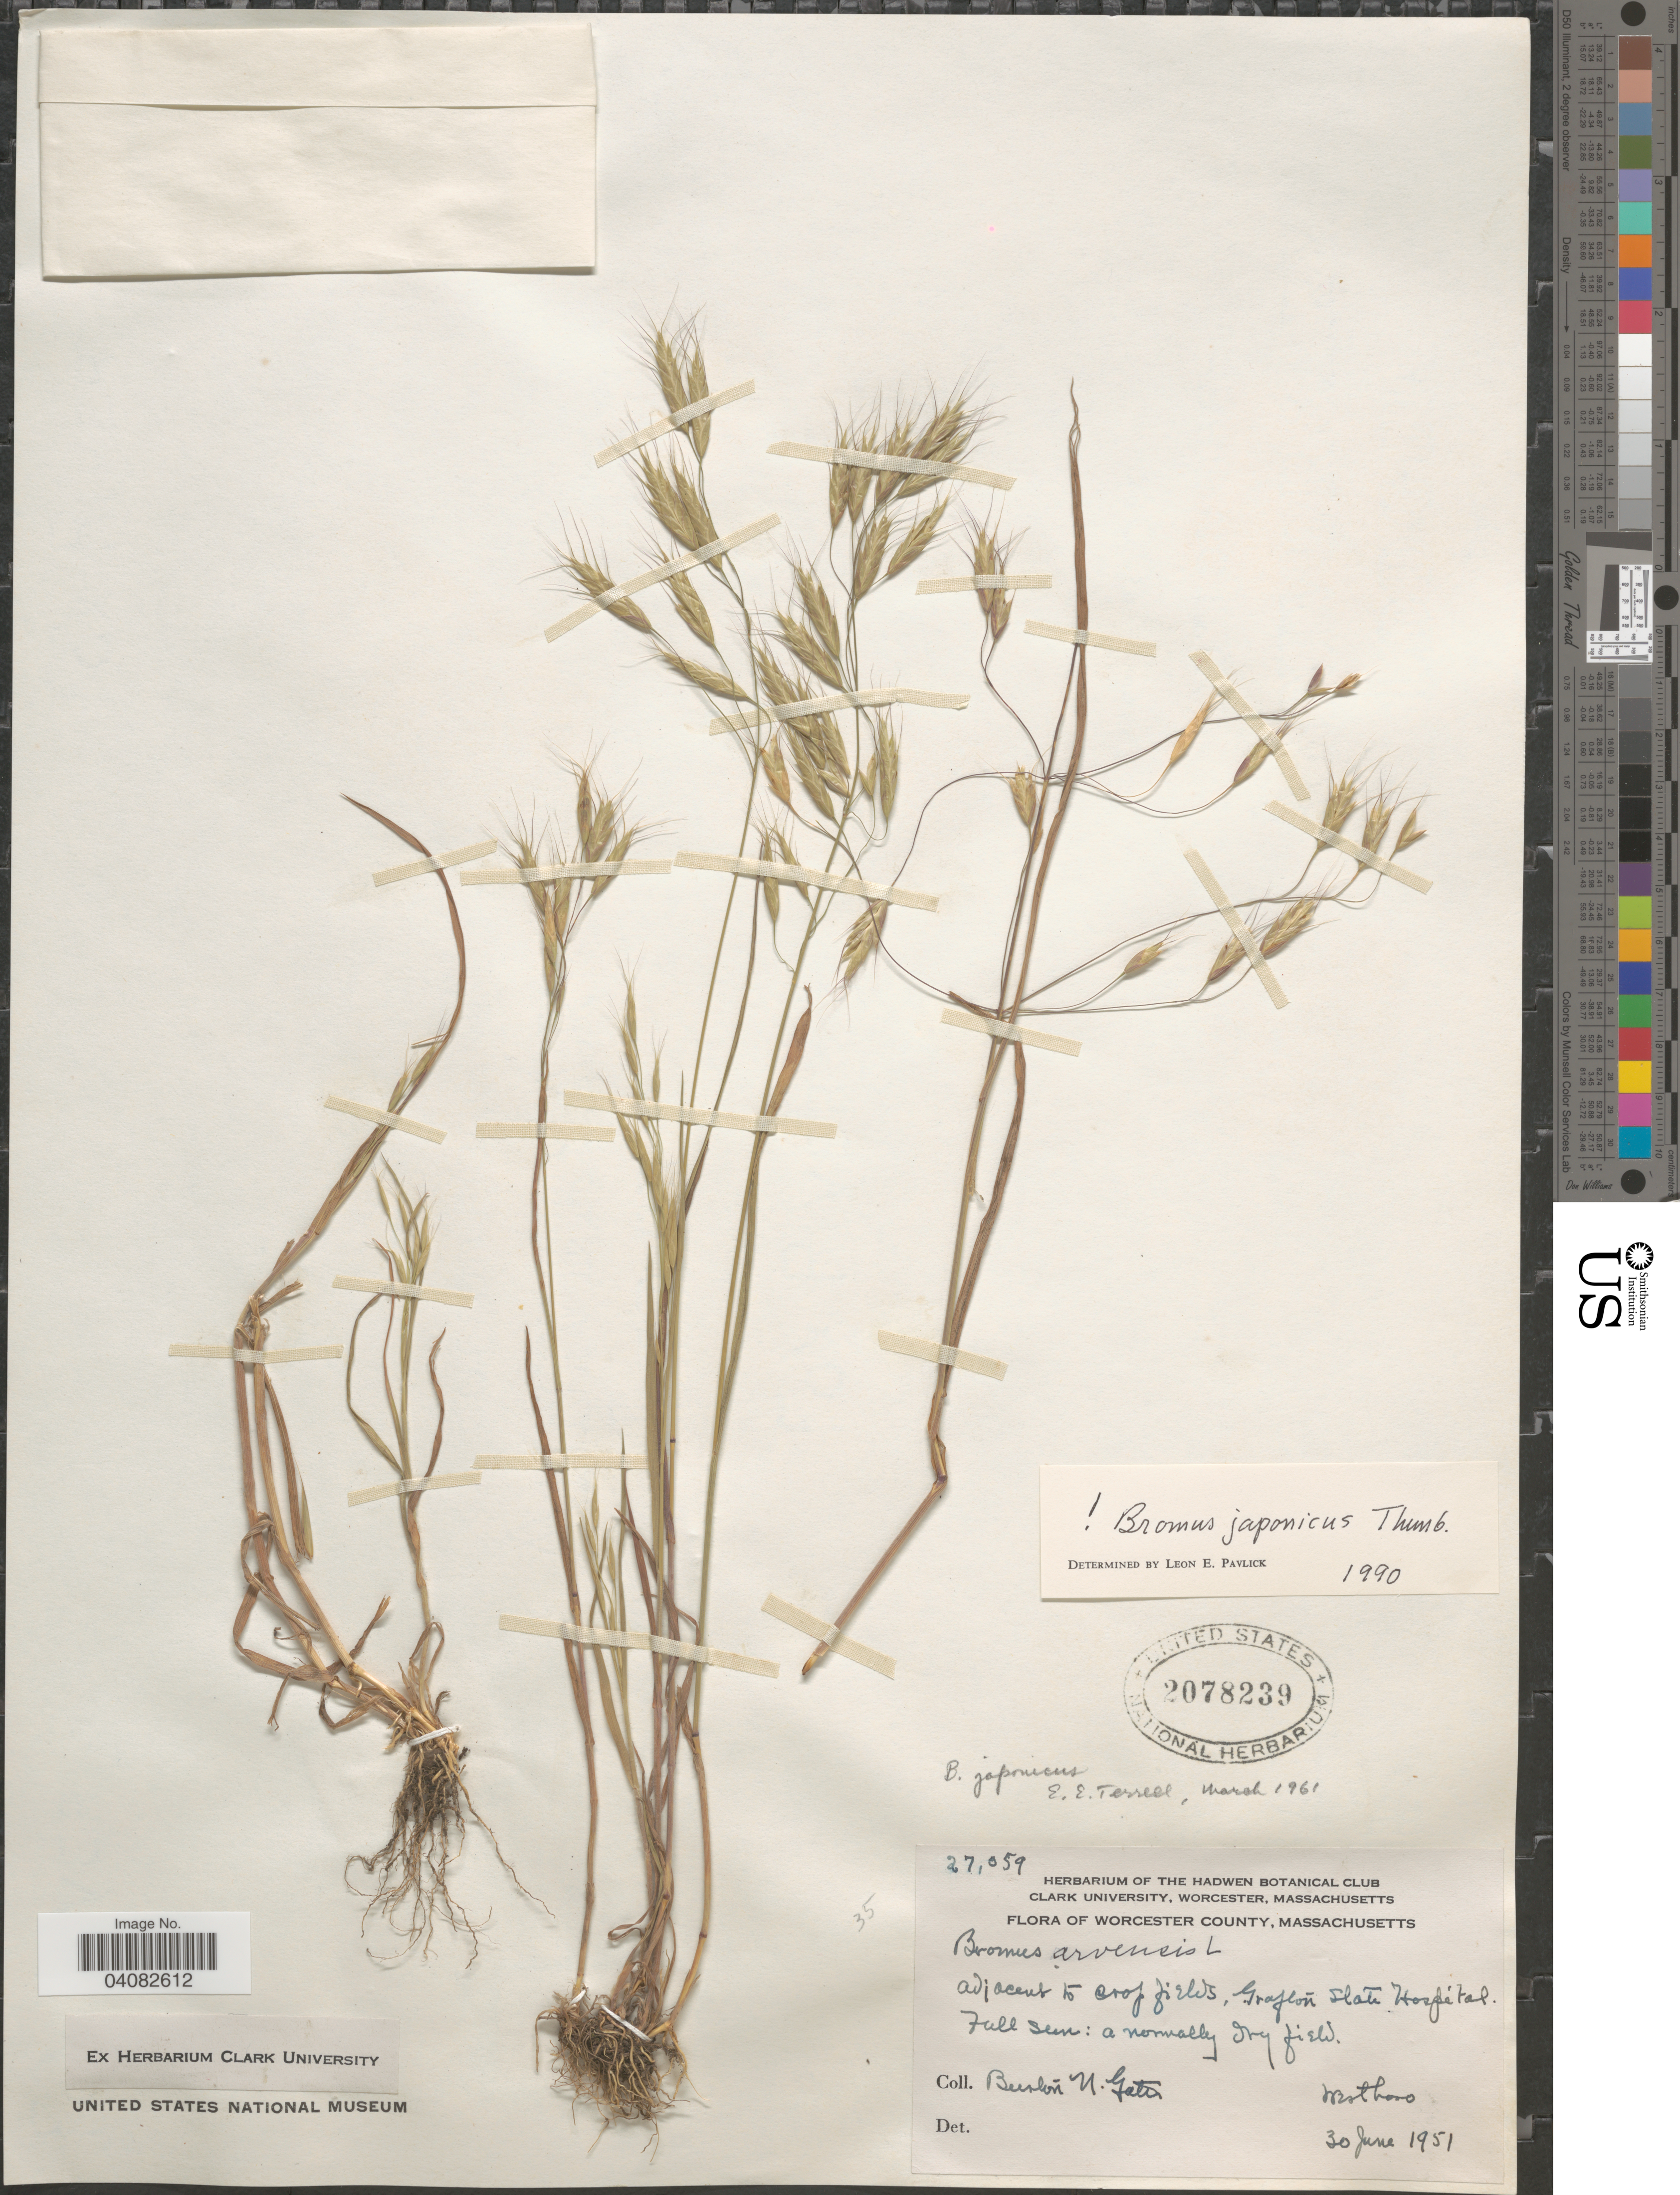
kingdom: Plantae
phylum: Tracheophyta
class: Liliopsida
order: Poales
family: Poaceae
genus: Bromus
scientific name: Bromus japonicus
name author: Houtt.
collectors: B. N. Gates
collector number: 27059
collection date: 1951-06-30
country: United States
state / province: Massachusetts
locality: Worcester County. Adjacent 5 crop fields, Grafton State Hospital.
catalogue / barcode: US 2078239